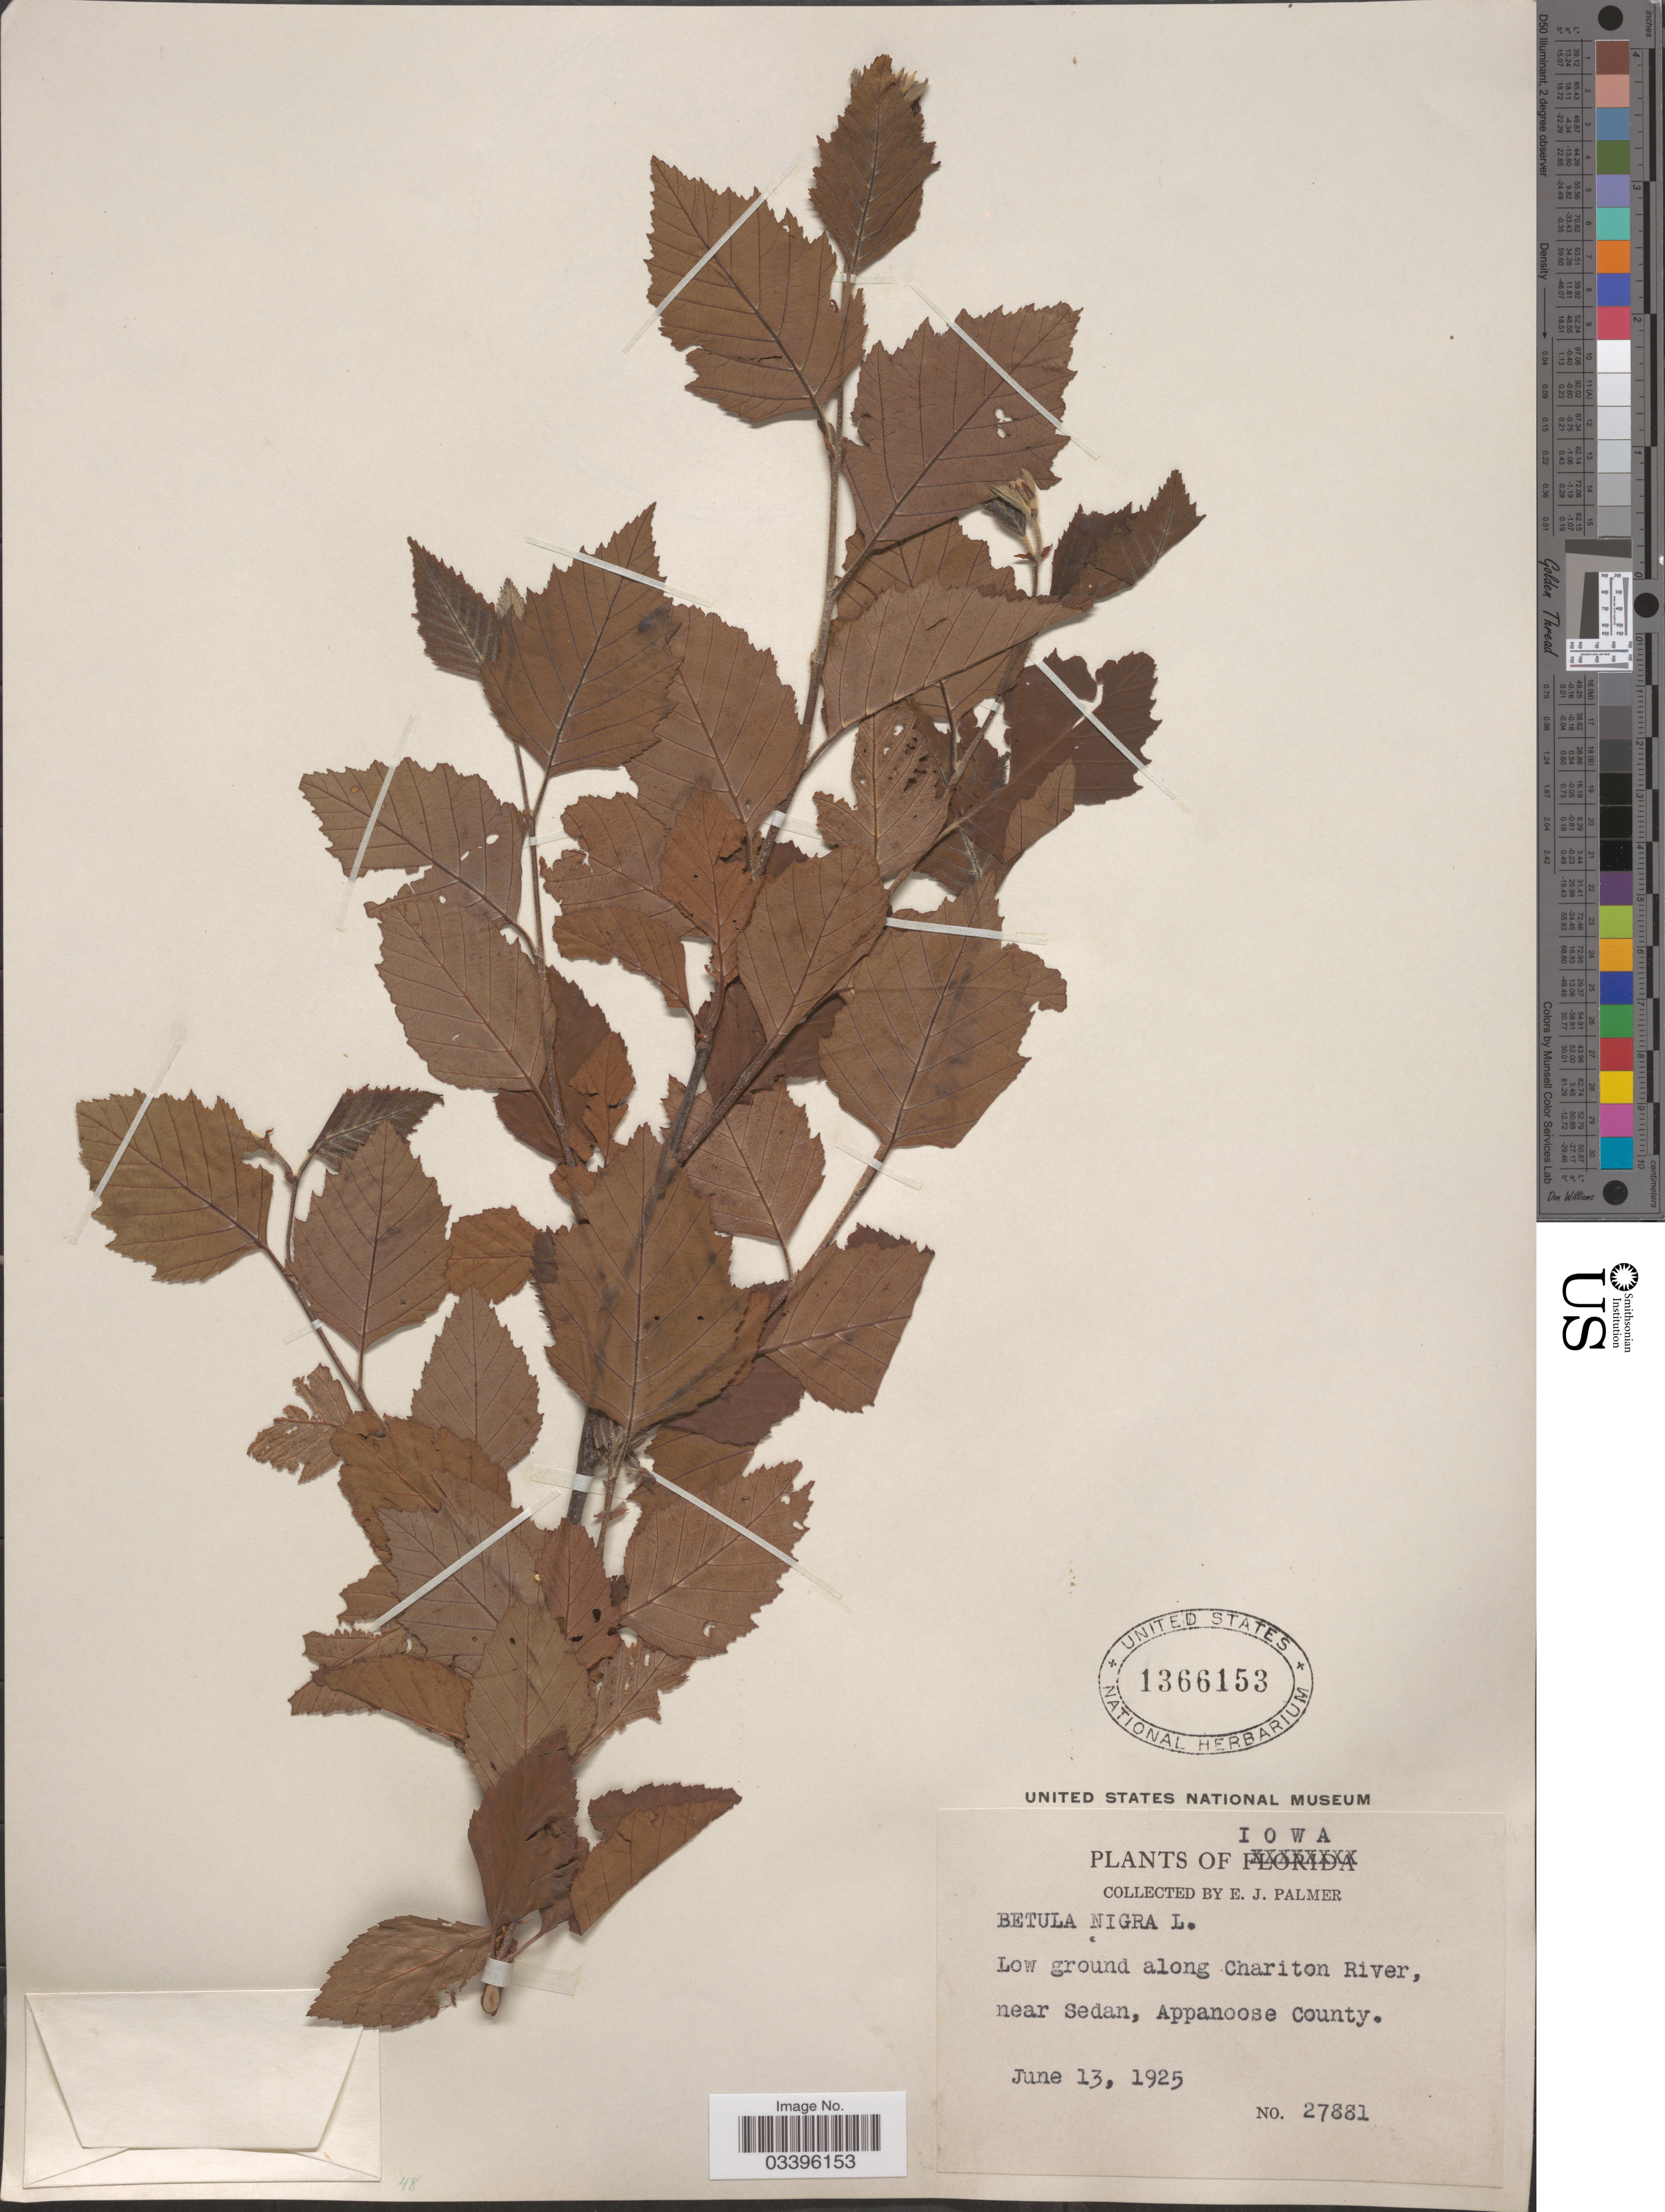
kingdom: Plantae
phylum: Tracheophyta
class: Magnoliopsida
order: Fagales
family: Betulaceae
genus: Betula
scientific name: Betula nigra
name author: L.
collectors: E. J. Palmer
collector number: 27881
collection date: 1925-06-13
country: United States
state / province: Iowa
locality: Low ground along Chariton River, near Sedan, Appanoose County.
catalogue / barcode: US 1366153